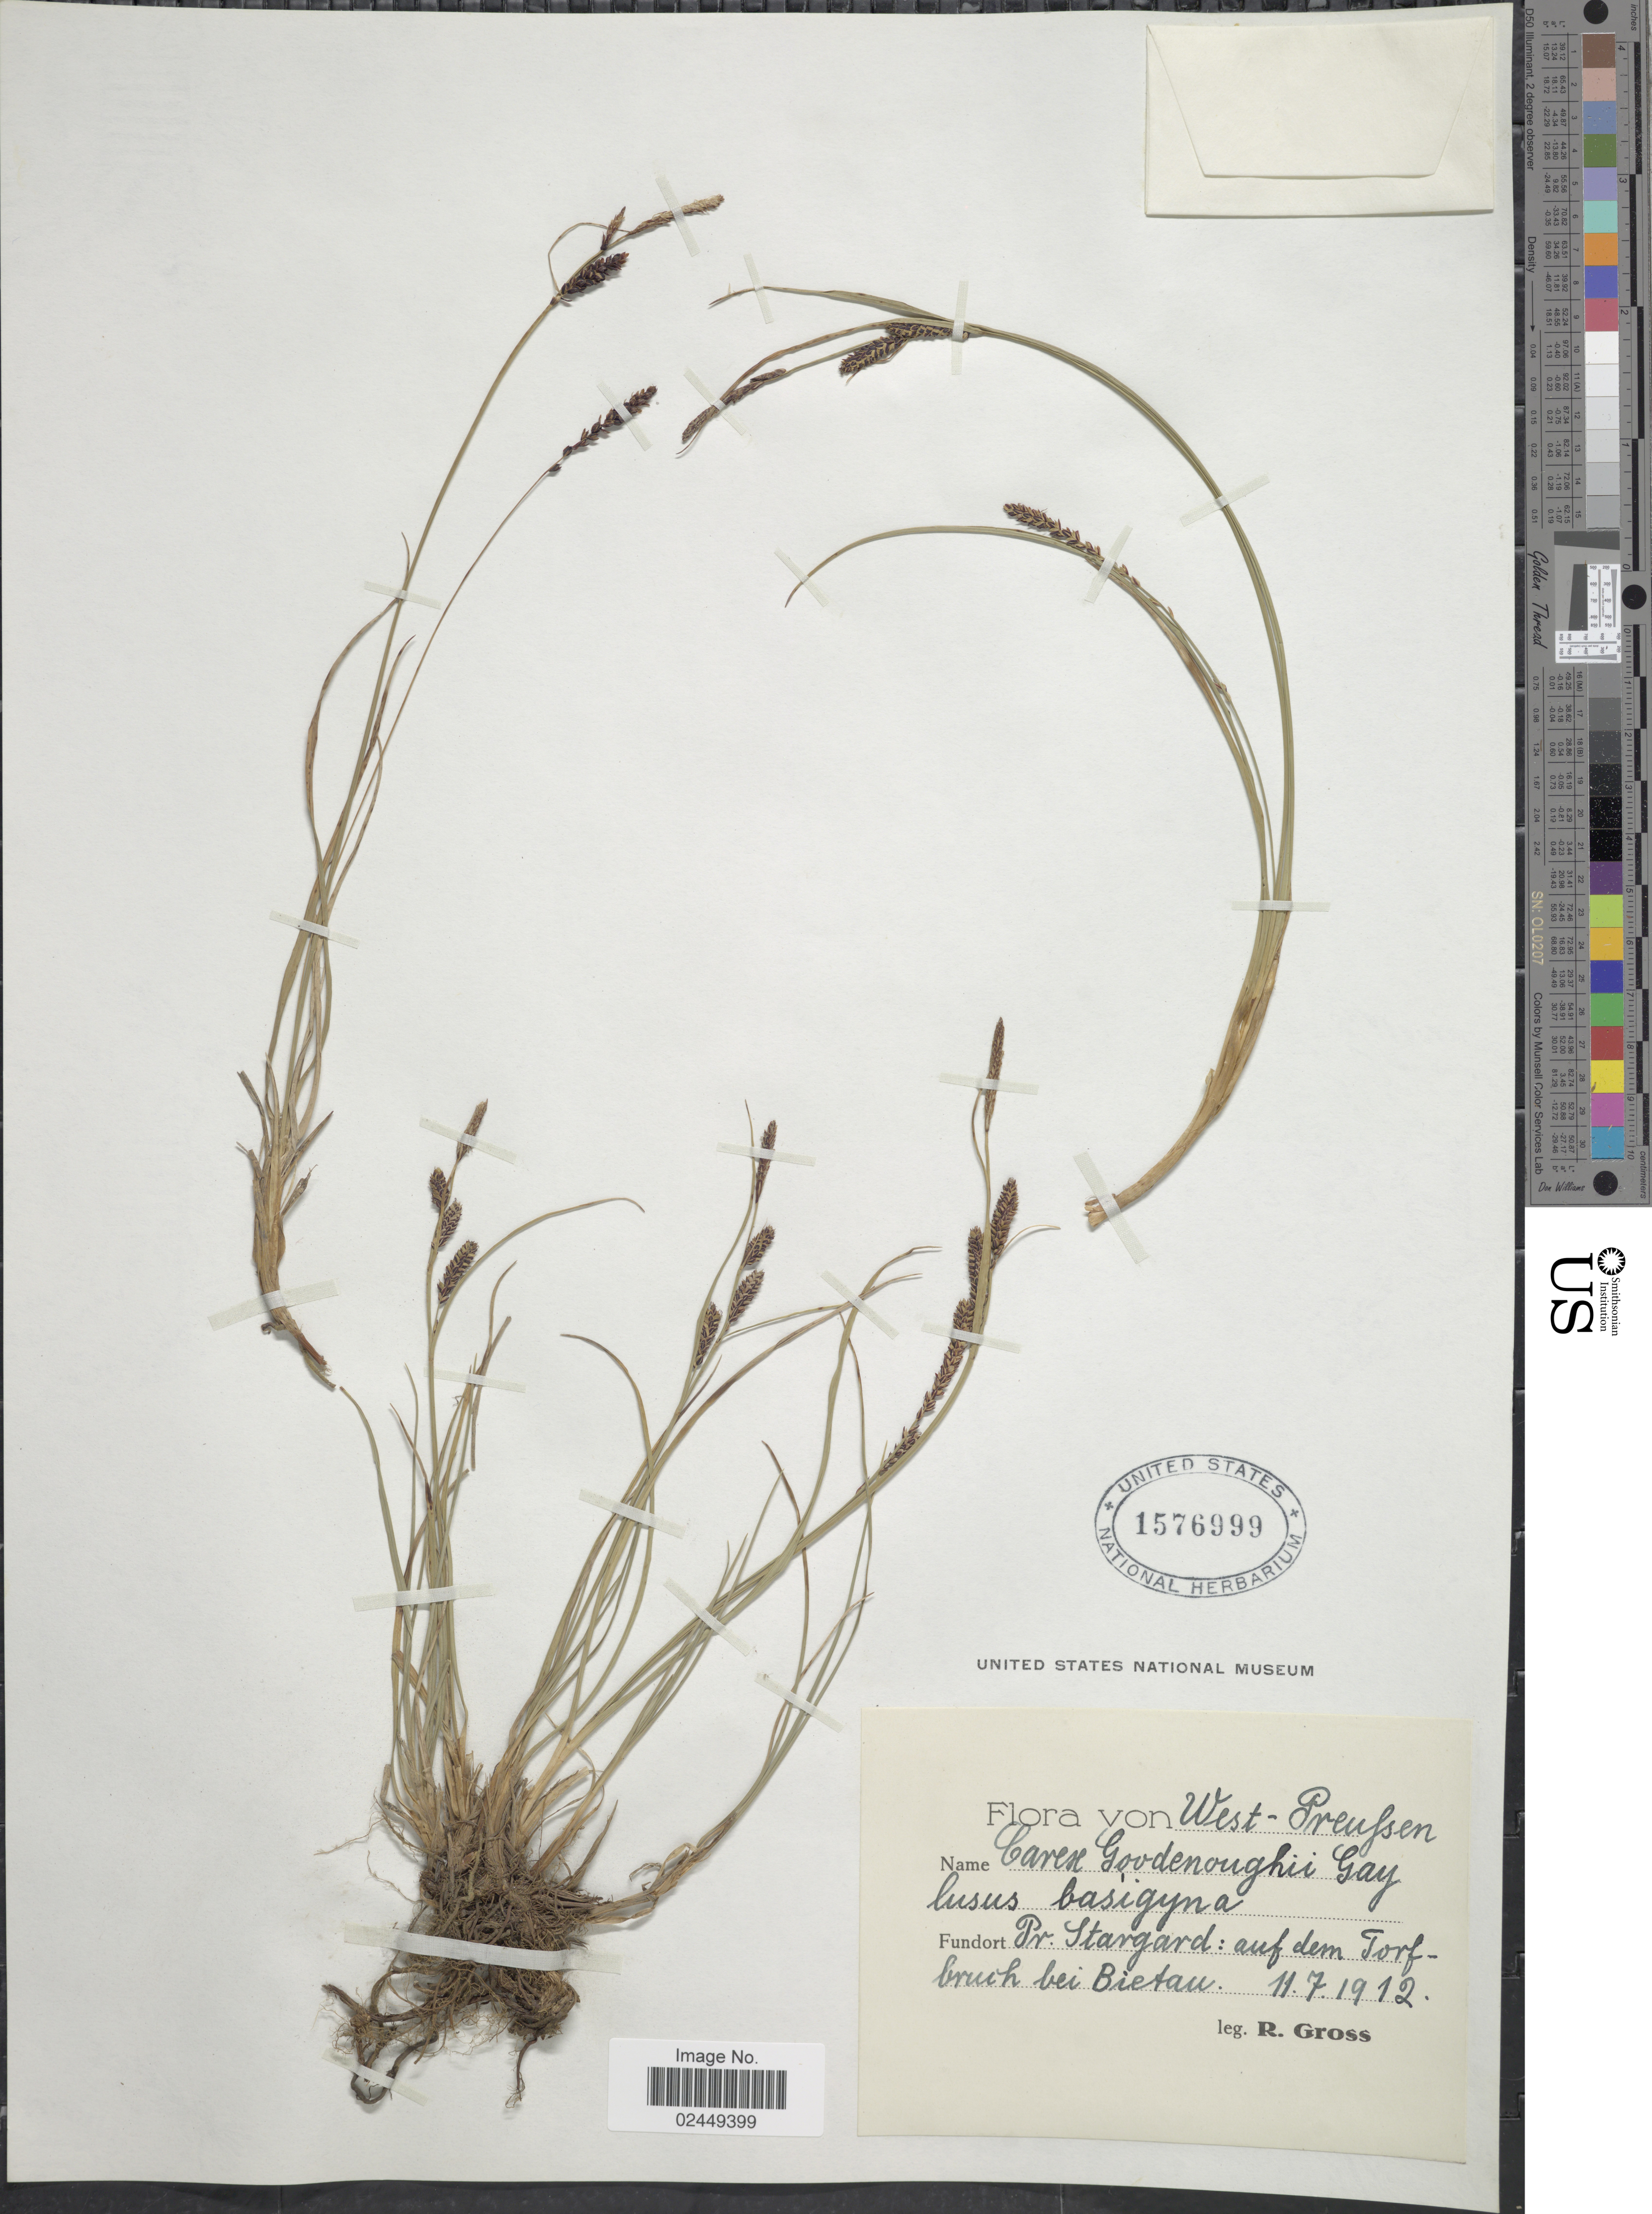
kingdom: Plantae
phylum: Tracheophyta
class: Liliopsida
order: Poales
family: Cyperaceae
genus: Carex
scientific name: Carex nigra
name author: (L.) Reichard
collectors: R. Gross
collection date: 1912-07-11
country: Poland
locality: West-Preussen, Pr. Stargard: auf dem Torfbruih bei Bietau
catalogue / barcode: US 1576999